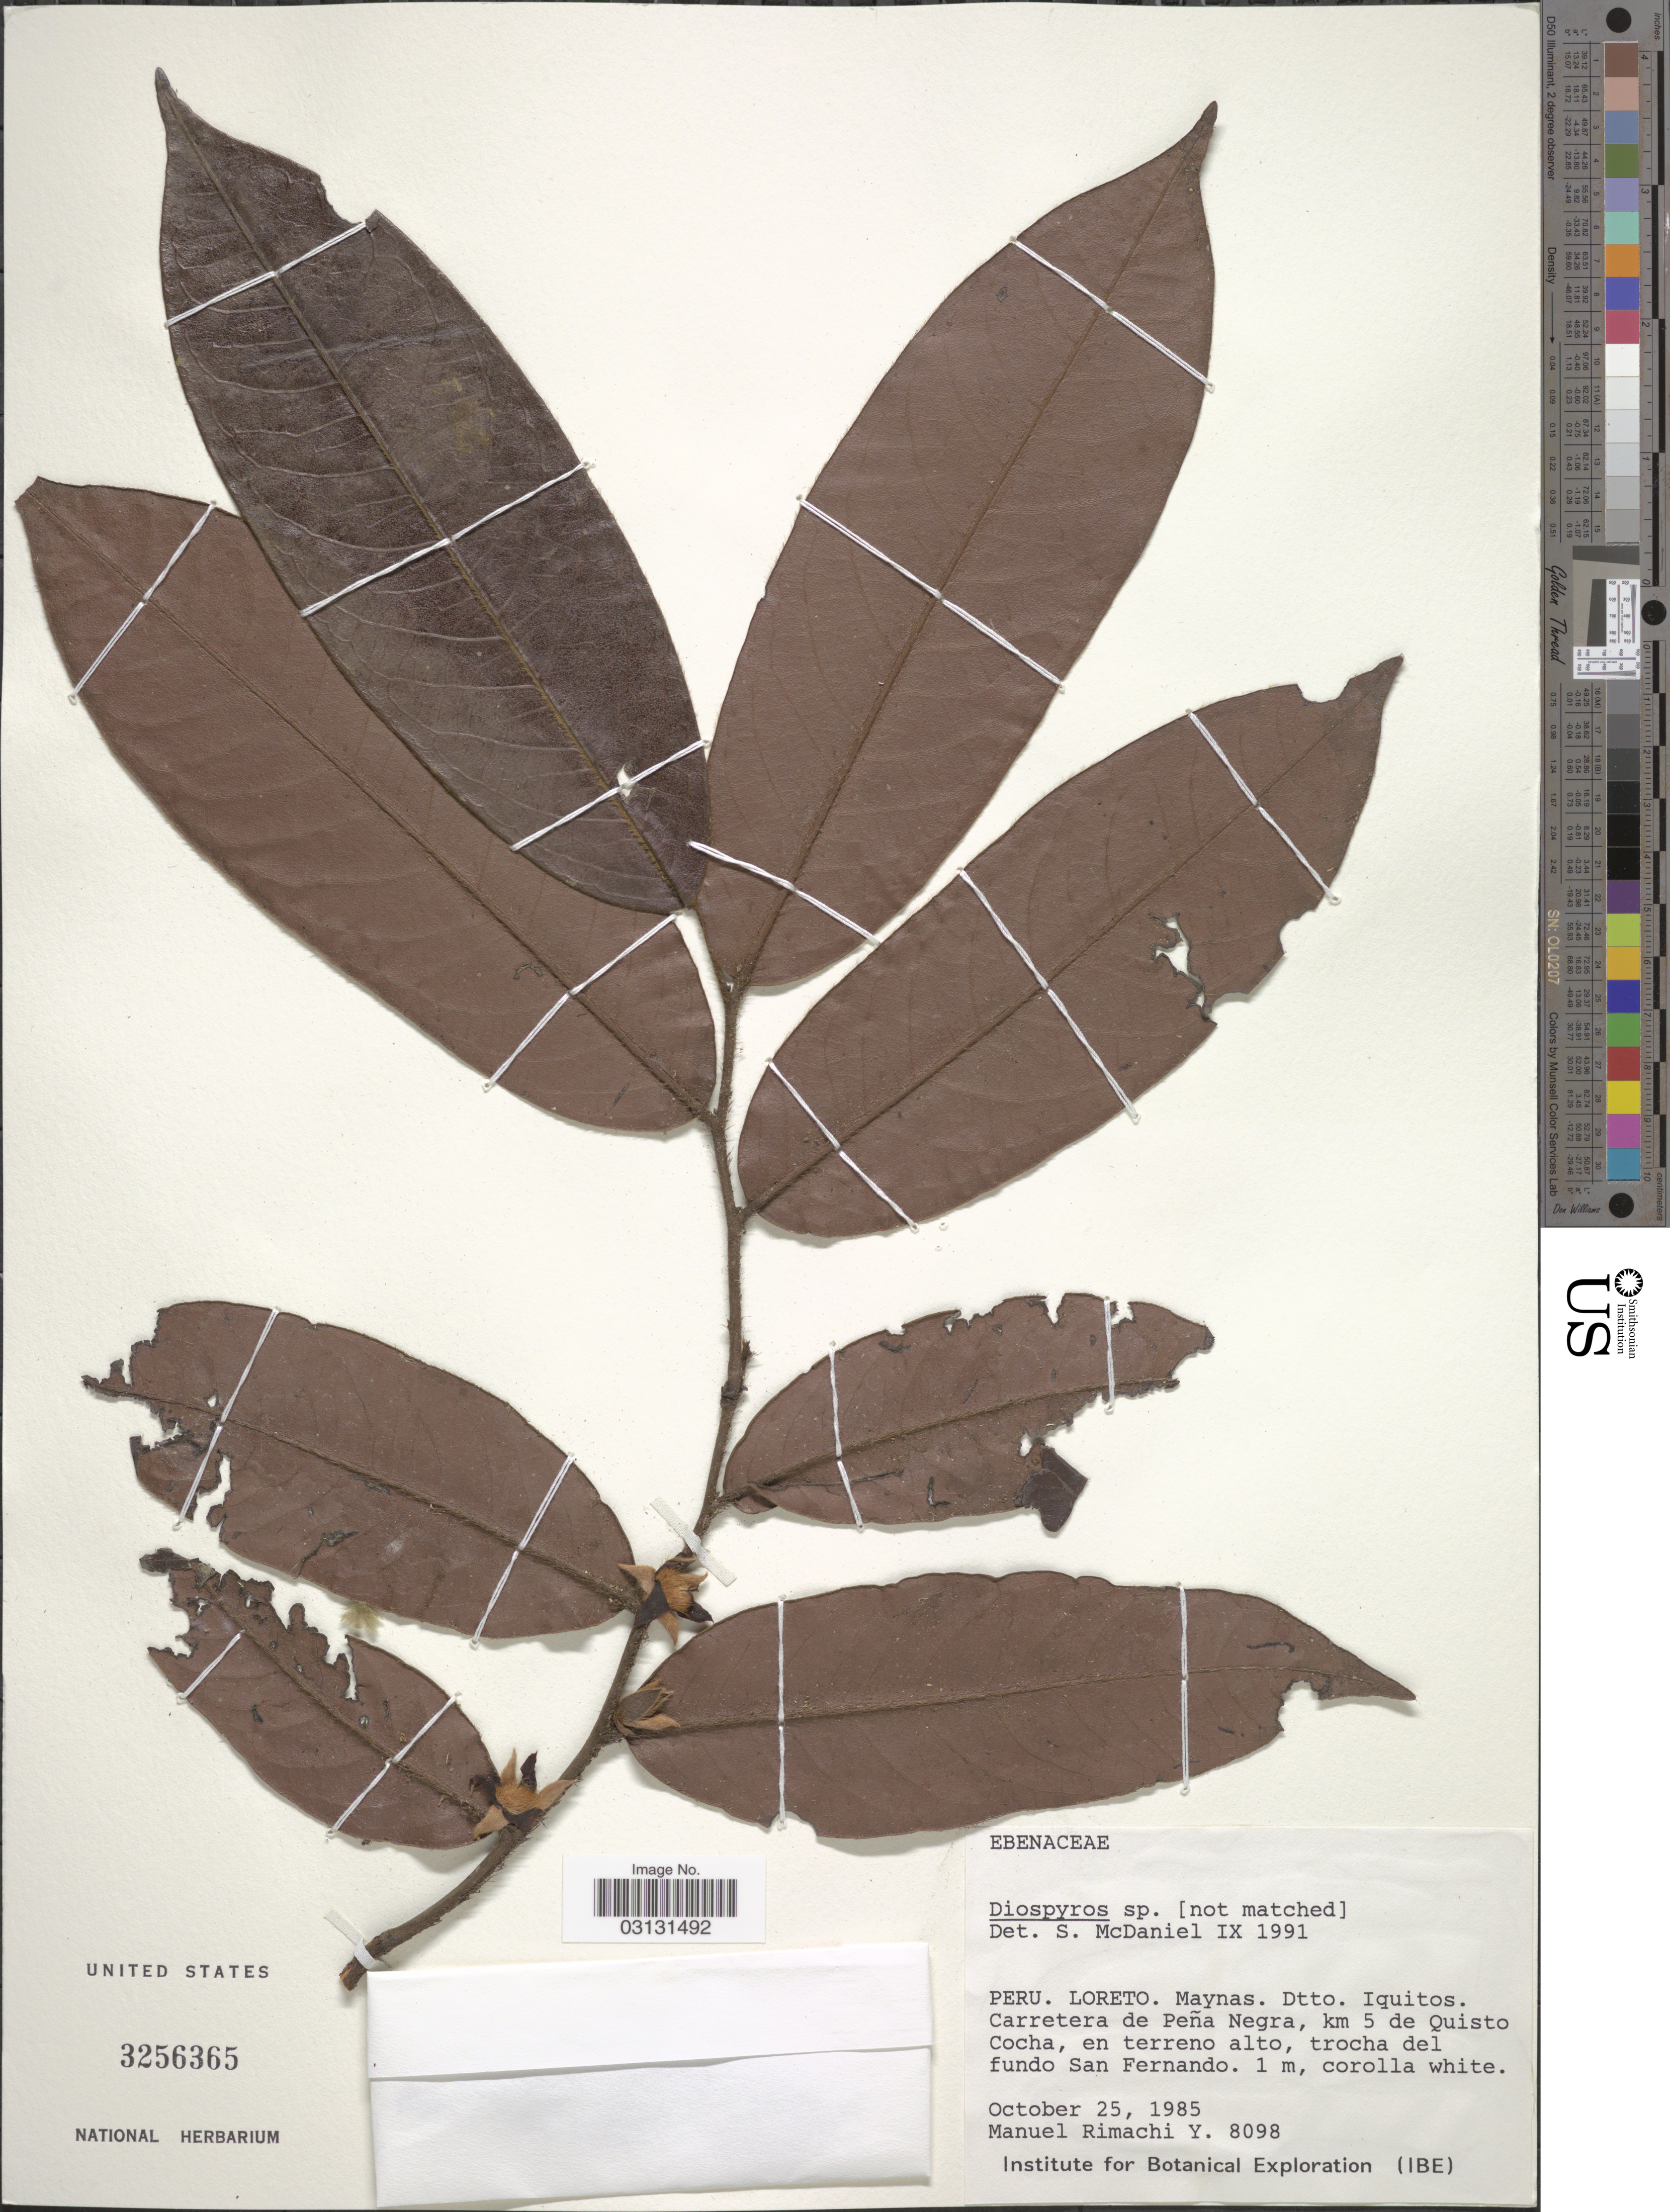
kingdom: Plantae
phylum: Tracheophyta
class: Magnoliopsida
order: Ericales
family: Ebenaceae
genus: Diospyros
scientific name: Diospyros sp.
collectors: M. Rimachi Y.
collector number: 8098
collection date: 1985-10-25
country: Peru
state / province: Loreto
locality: Maynas. Dtto. Iquitos. Carretera de Peña Negra, km 5 de Quisto Cocha, en terreno alto, trocha del fundo San Fernando.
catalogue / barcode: US 3256365